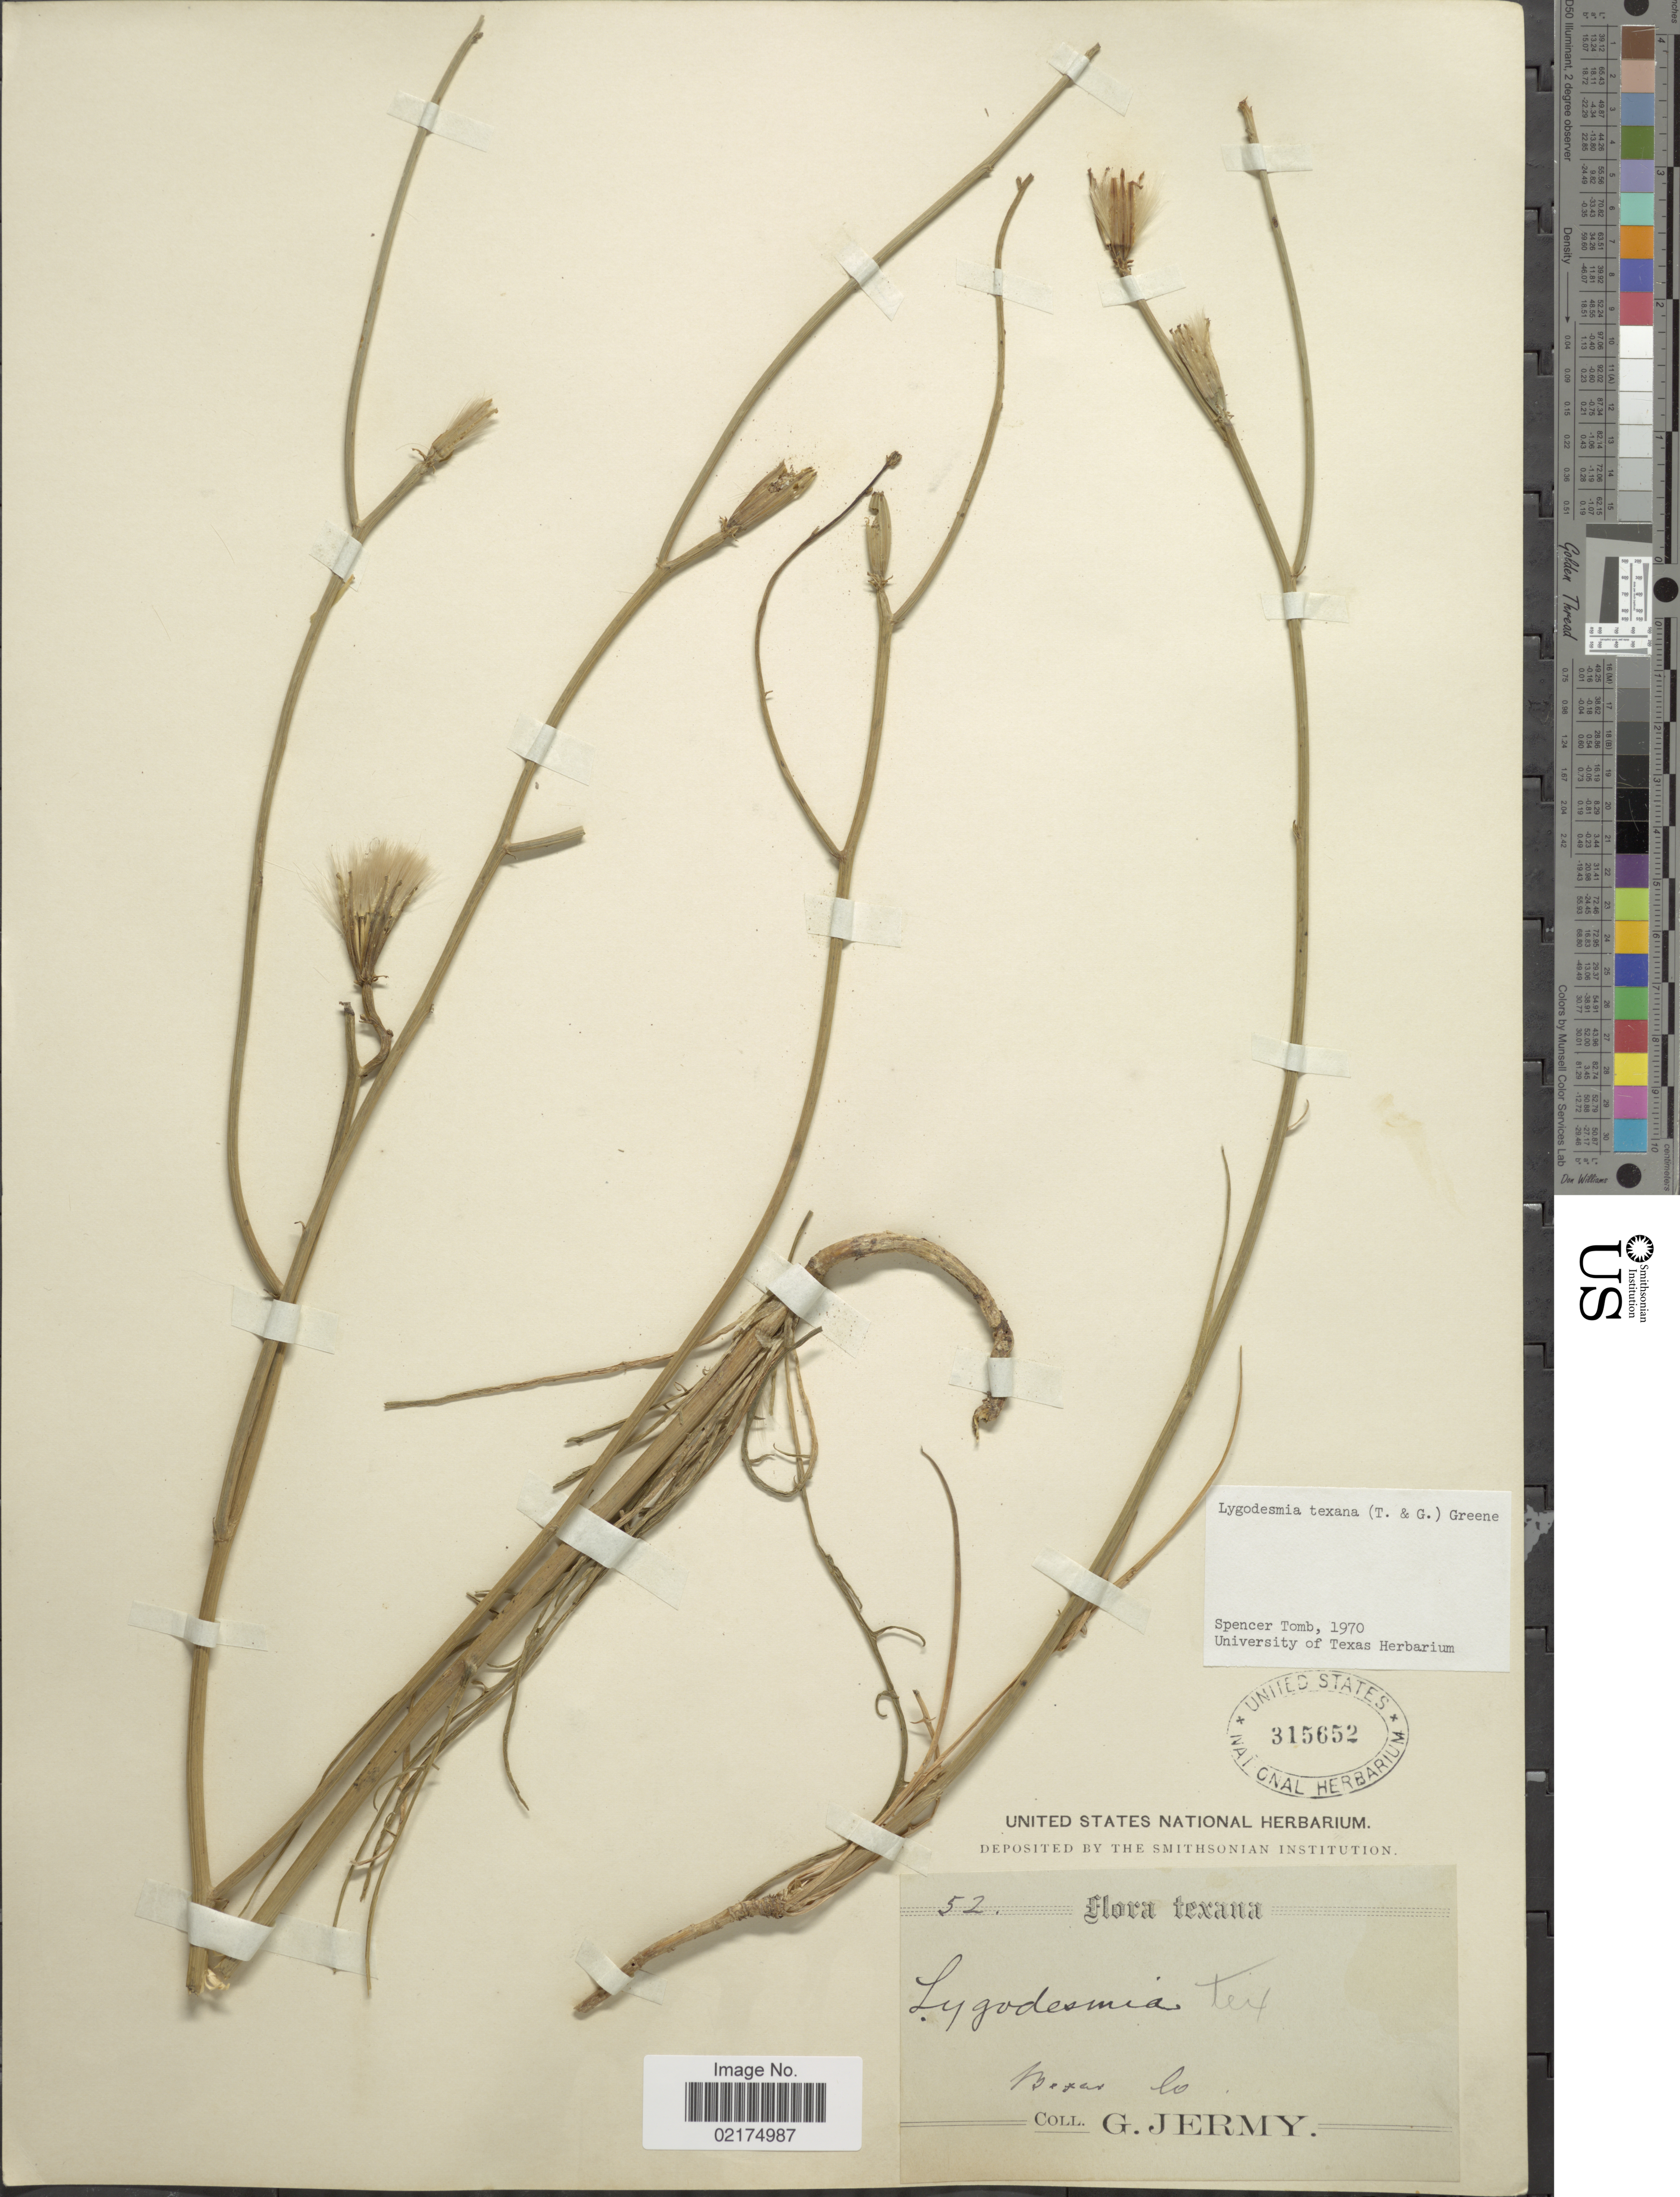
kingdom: Plantae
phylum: Tracheophyta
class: Magnoliopsida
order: Asterales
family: Asteraceae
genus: Lygodesmia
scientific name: Lygodesmia texana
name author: (Torr. & A. Gray) Greene ex Small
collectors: G. Jermy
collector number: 52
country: United States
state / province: Texas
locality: Bexar Co.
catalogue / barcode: US 315652